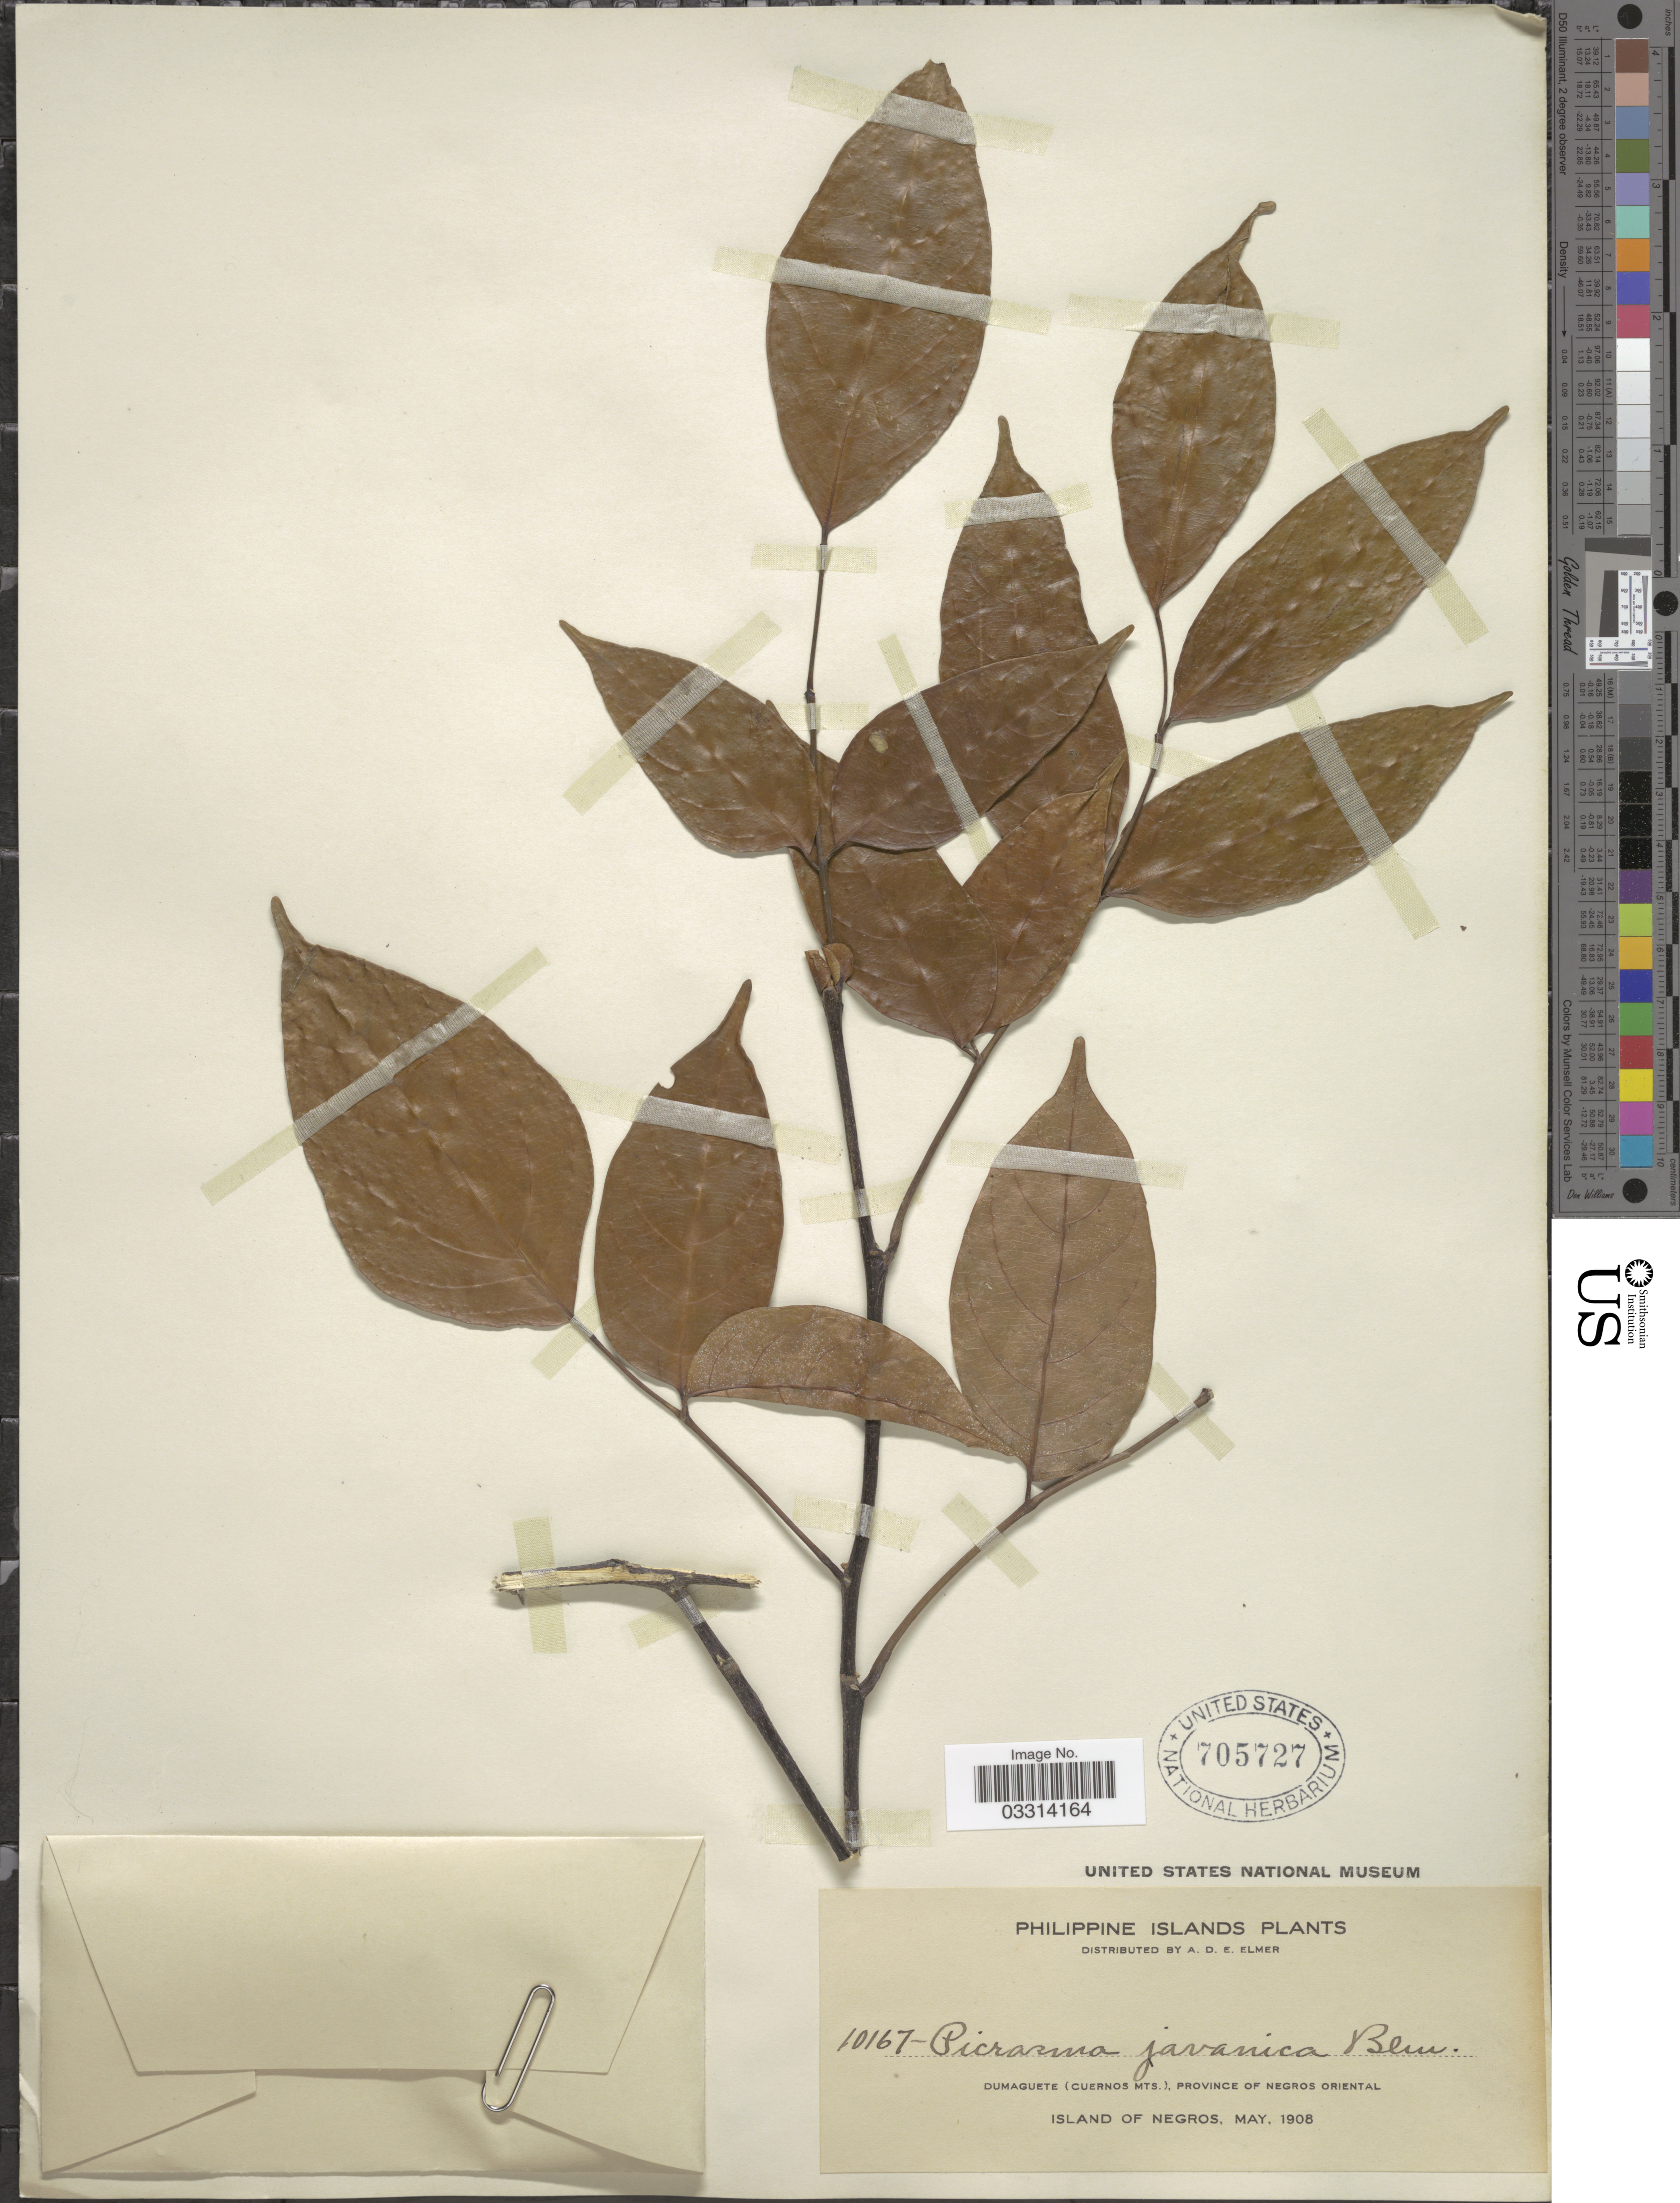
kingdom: Plantae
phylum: Tracheophyta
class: Magnoliopsida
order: Sapindales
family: Simaroubaceae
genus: Picrasma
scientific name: Picrasma javanica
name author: Blume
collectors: A. D. E. Elmer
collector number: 10167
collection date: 1908-05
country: Philippines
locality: Dumaguete (Cuernos Mts.), Province of Negros Oriental. Island of Negros.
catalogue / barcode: US 705727